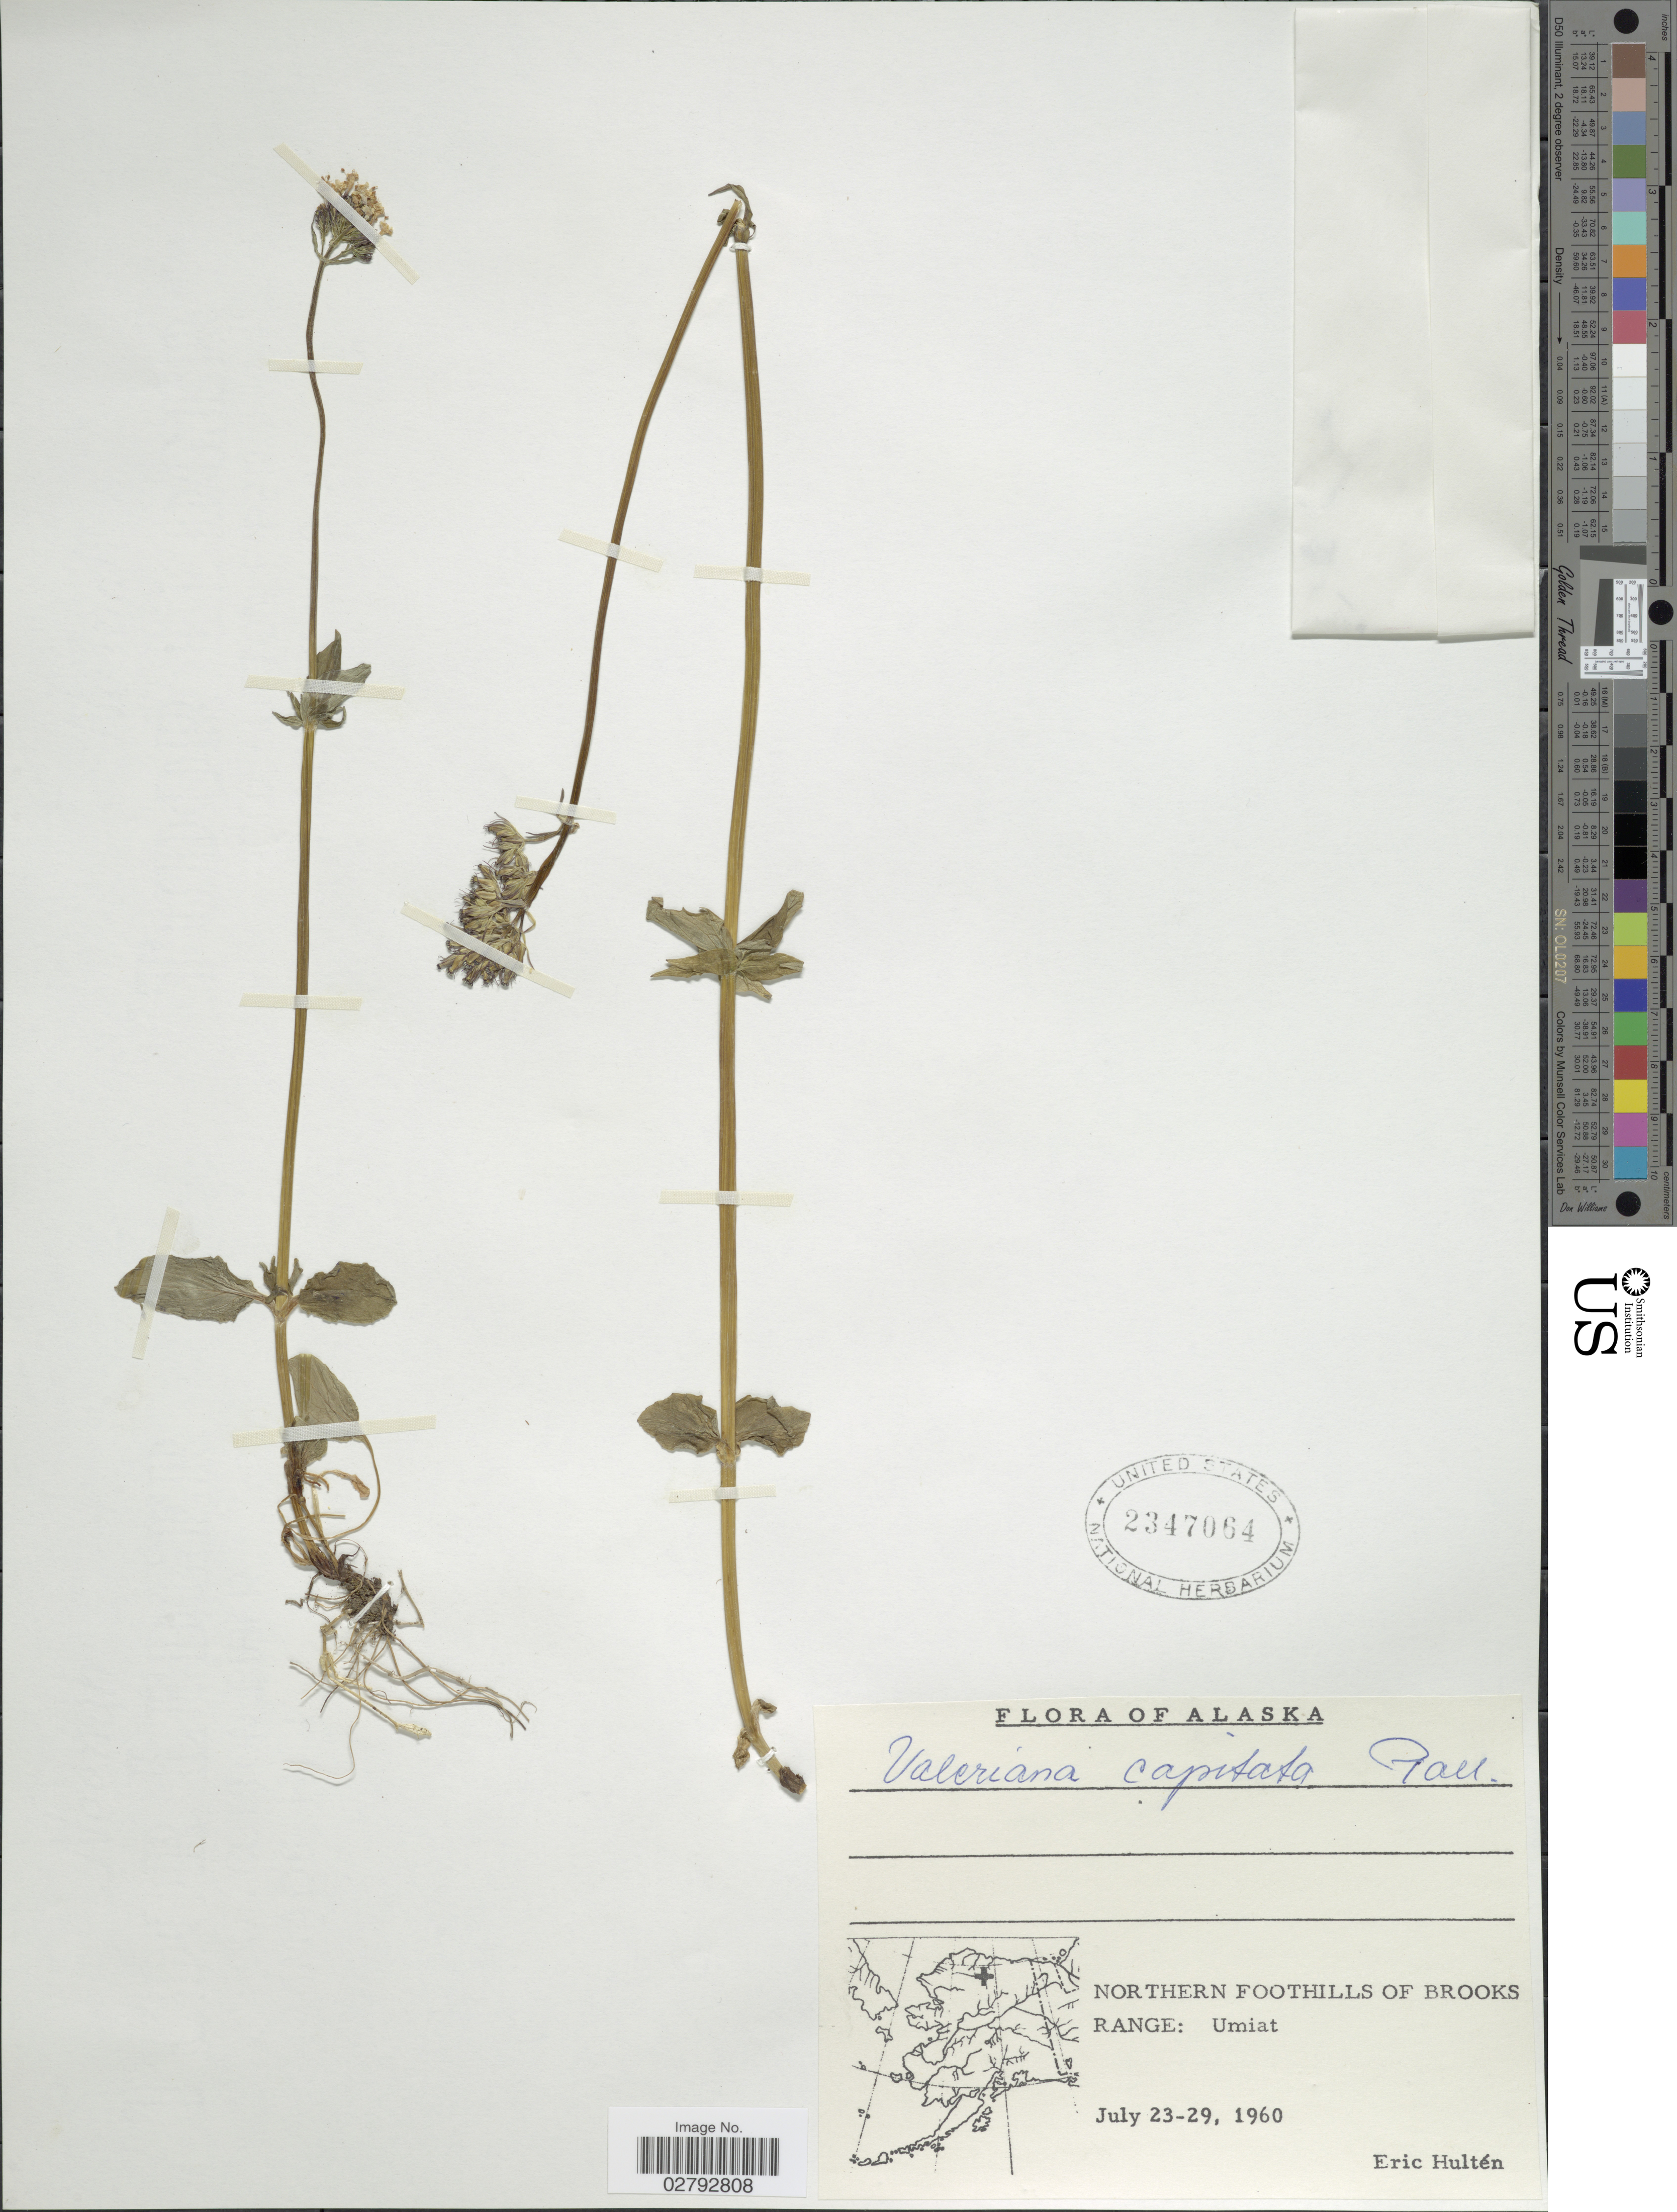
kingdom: Plantae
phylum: Tracheophyta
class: Magnoliopsida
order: Dipsacales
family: Caprifoliaceae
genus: Valeriana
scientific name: Valeriana capitata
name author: Link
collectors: E. G. Hultén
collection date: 1960-07-23/1960-07-29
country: United States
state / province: Alaska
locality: Northern Foothills of Brooks Range: Umiat.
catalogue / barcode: US 2347064